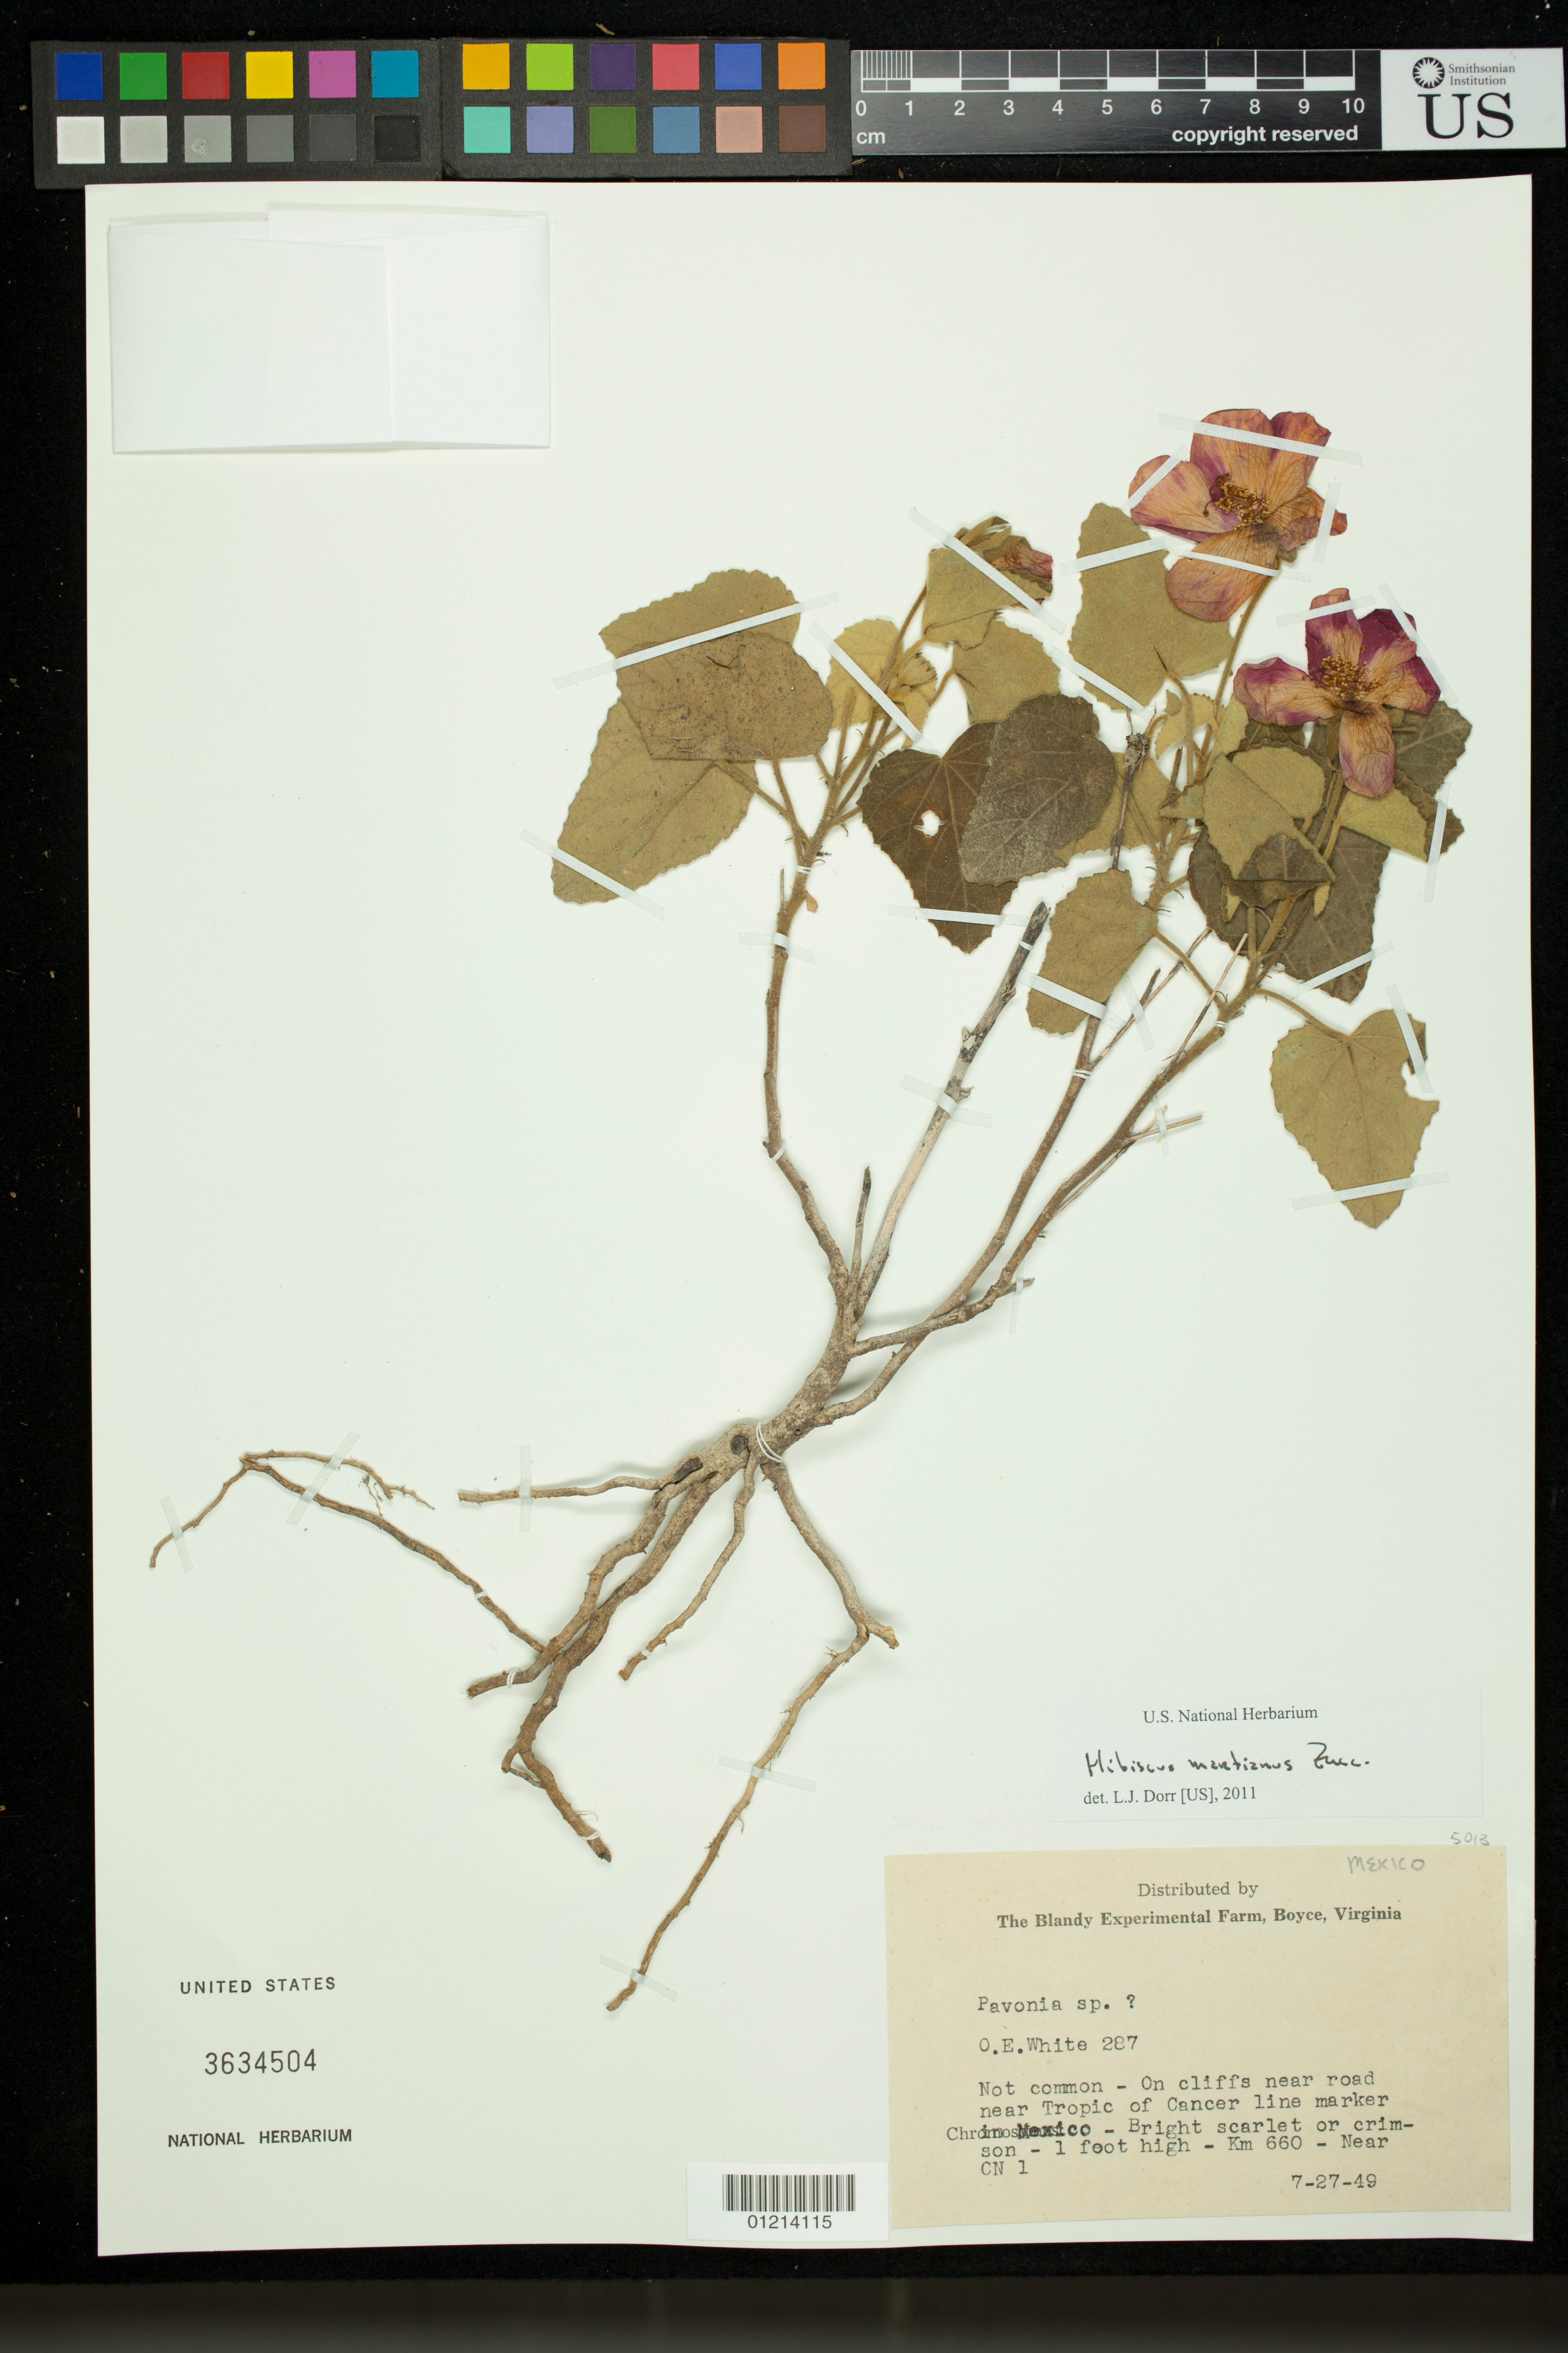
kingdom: Plantae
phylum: Tracheophyta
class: Magnoliopsida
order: Malvales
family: Malvaceae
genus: Hibiscus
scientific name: Hibiscus martianus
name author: Zucc.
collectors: O. E. White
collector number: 287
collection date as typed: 27 Jul 1949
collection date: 1949-07-27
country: Mexico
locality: On cliffs near road near Tropic of Cancer line marker in Mexico - 660 Km - Near CN 1.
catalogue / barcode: US 3634504